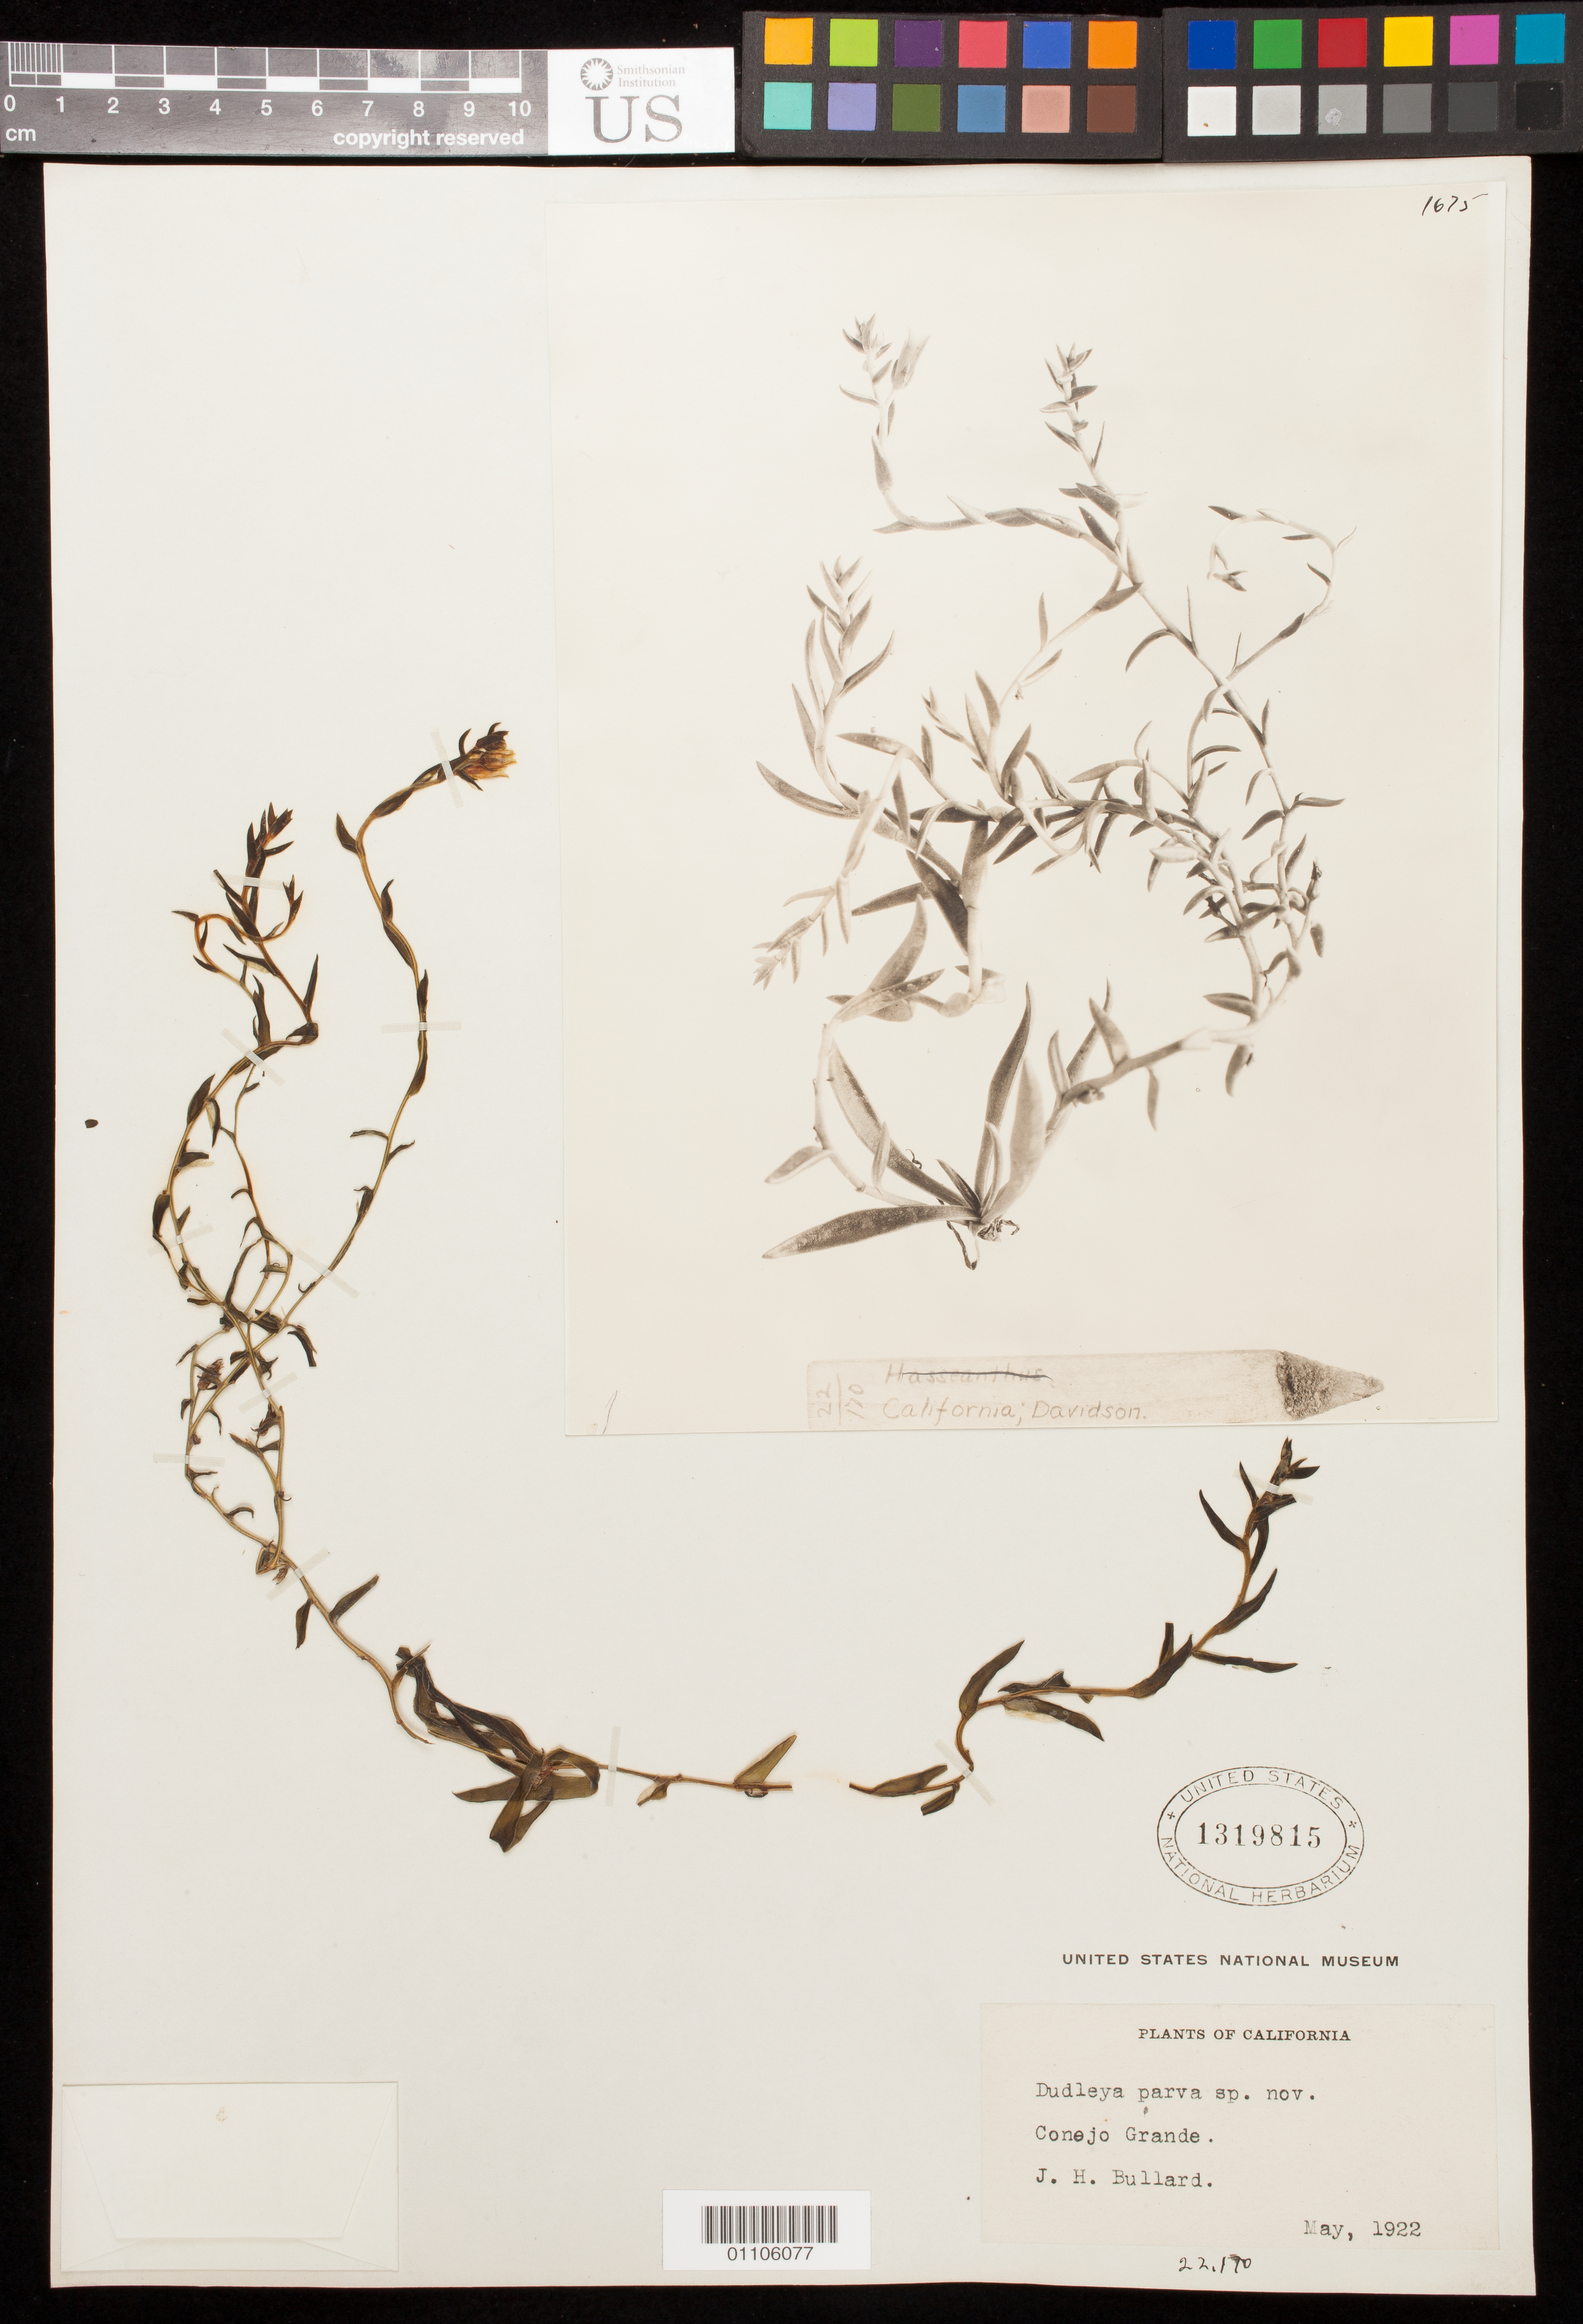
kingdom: Plantae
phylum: Tracheophyta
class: Magnoliopsida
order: Saxifragales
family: Crassulaceae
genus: Dudleya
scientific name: Dudleya parva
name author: Rose & Davidson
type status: Type Collection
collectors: J. Bullard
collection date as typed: May 1922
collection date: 1922-05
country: United States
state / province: California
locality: Conejo Grande.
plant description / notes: Specimen apparently made from cultivated plant (photo attached), presumably part of the original material but type status uncertain. Location of holotype not indicated, and possibly described from syntypes (including cultivated material).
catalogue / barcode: US 1319815